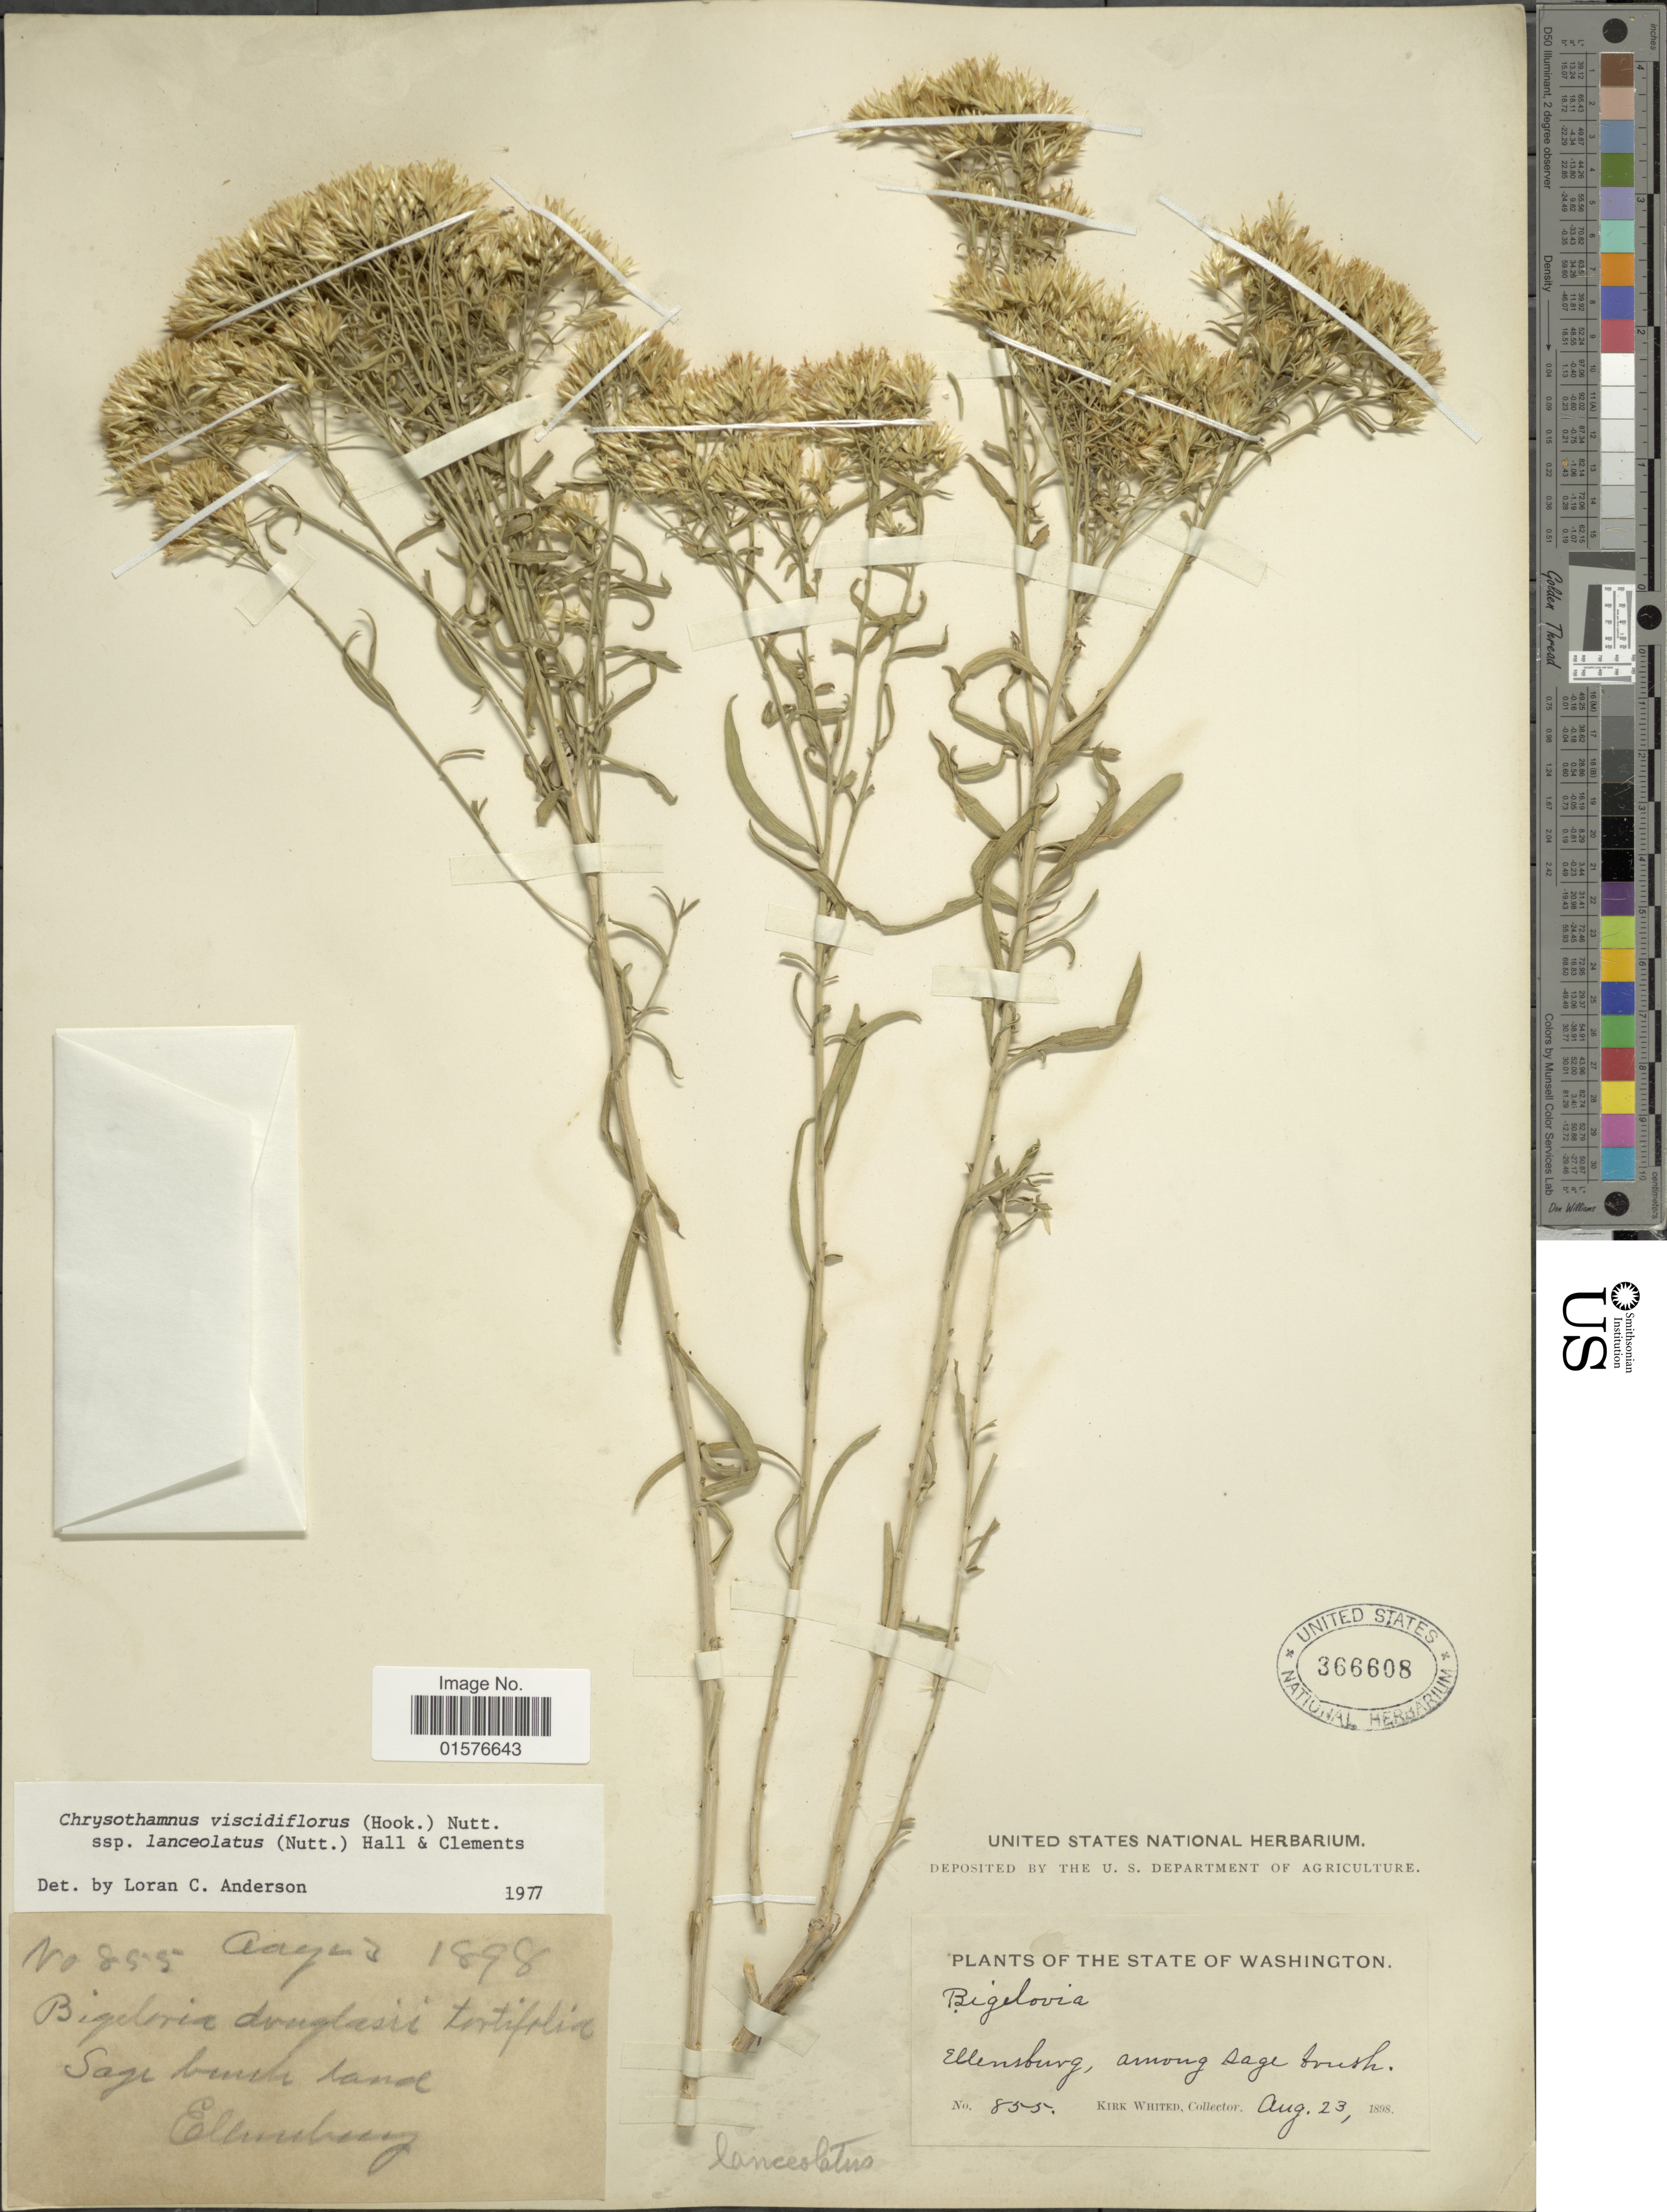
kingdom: Plantae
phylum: Tracheophyta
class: Magnoliopsida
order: Asterales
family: Asteraceae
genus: Chrysothamnus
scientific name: Chrysothamnus viscidiflorus subsp. lanceolatus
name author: (Nutt.) H.M. Hall & Clem.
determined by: Urbatsch, Lowell E., Curator (LSU), Louisiana State University (UNITED STATES)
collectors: K. Whited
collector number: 855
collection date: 1898-08-23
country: United States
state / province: Washington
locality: Ellenburg, among Sage brush.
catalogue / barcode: US 366608